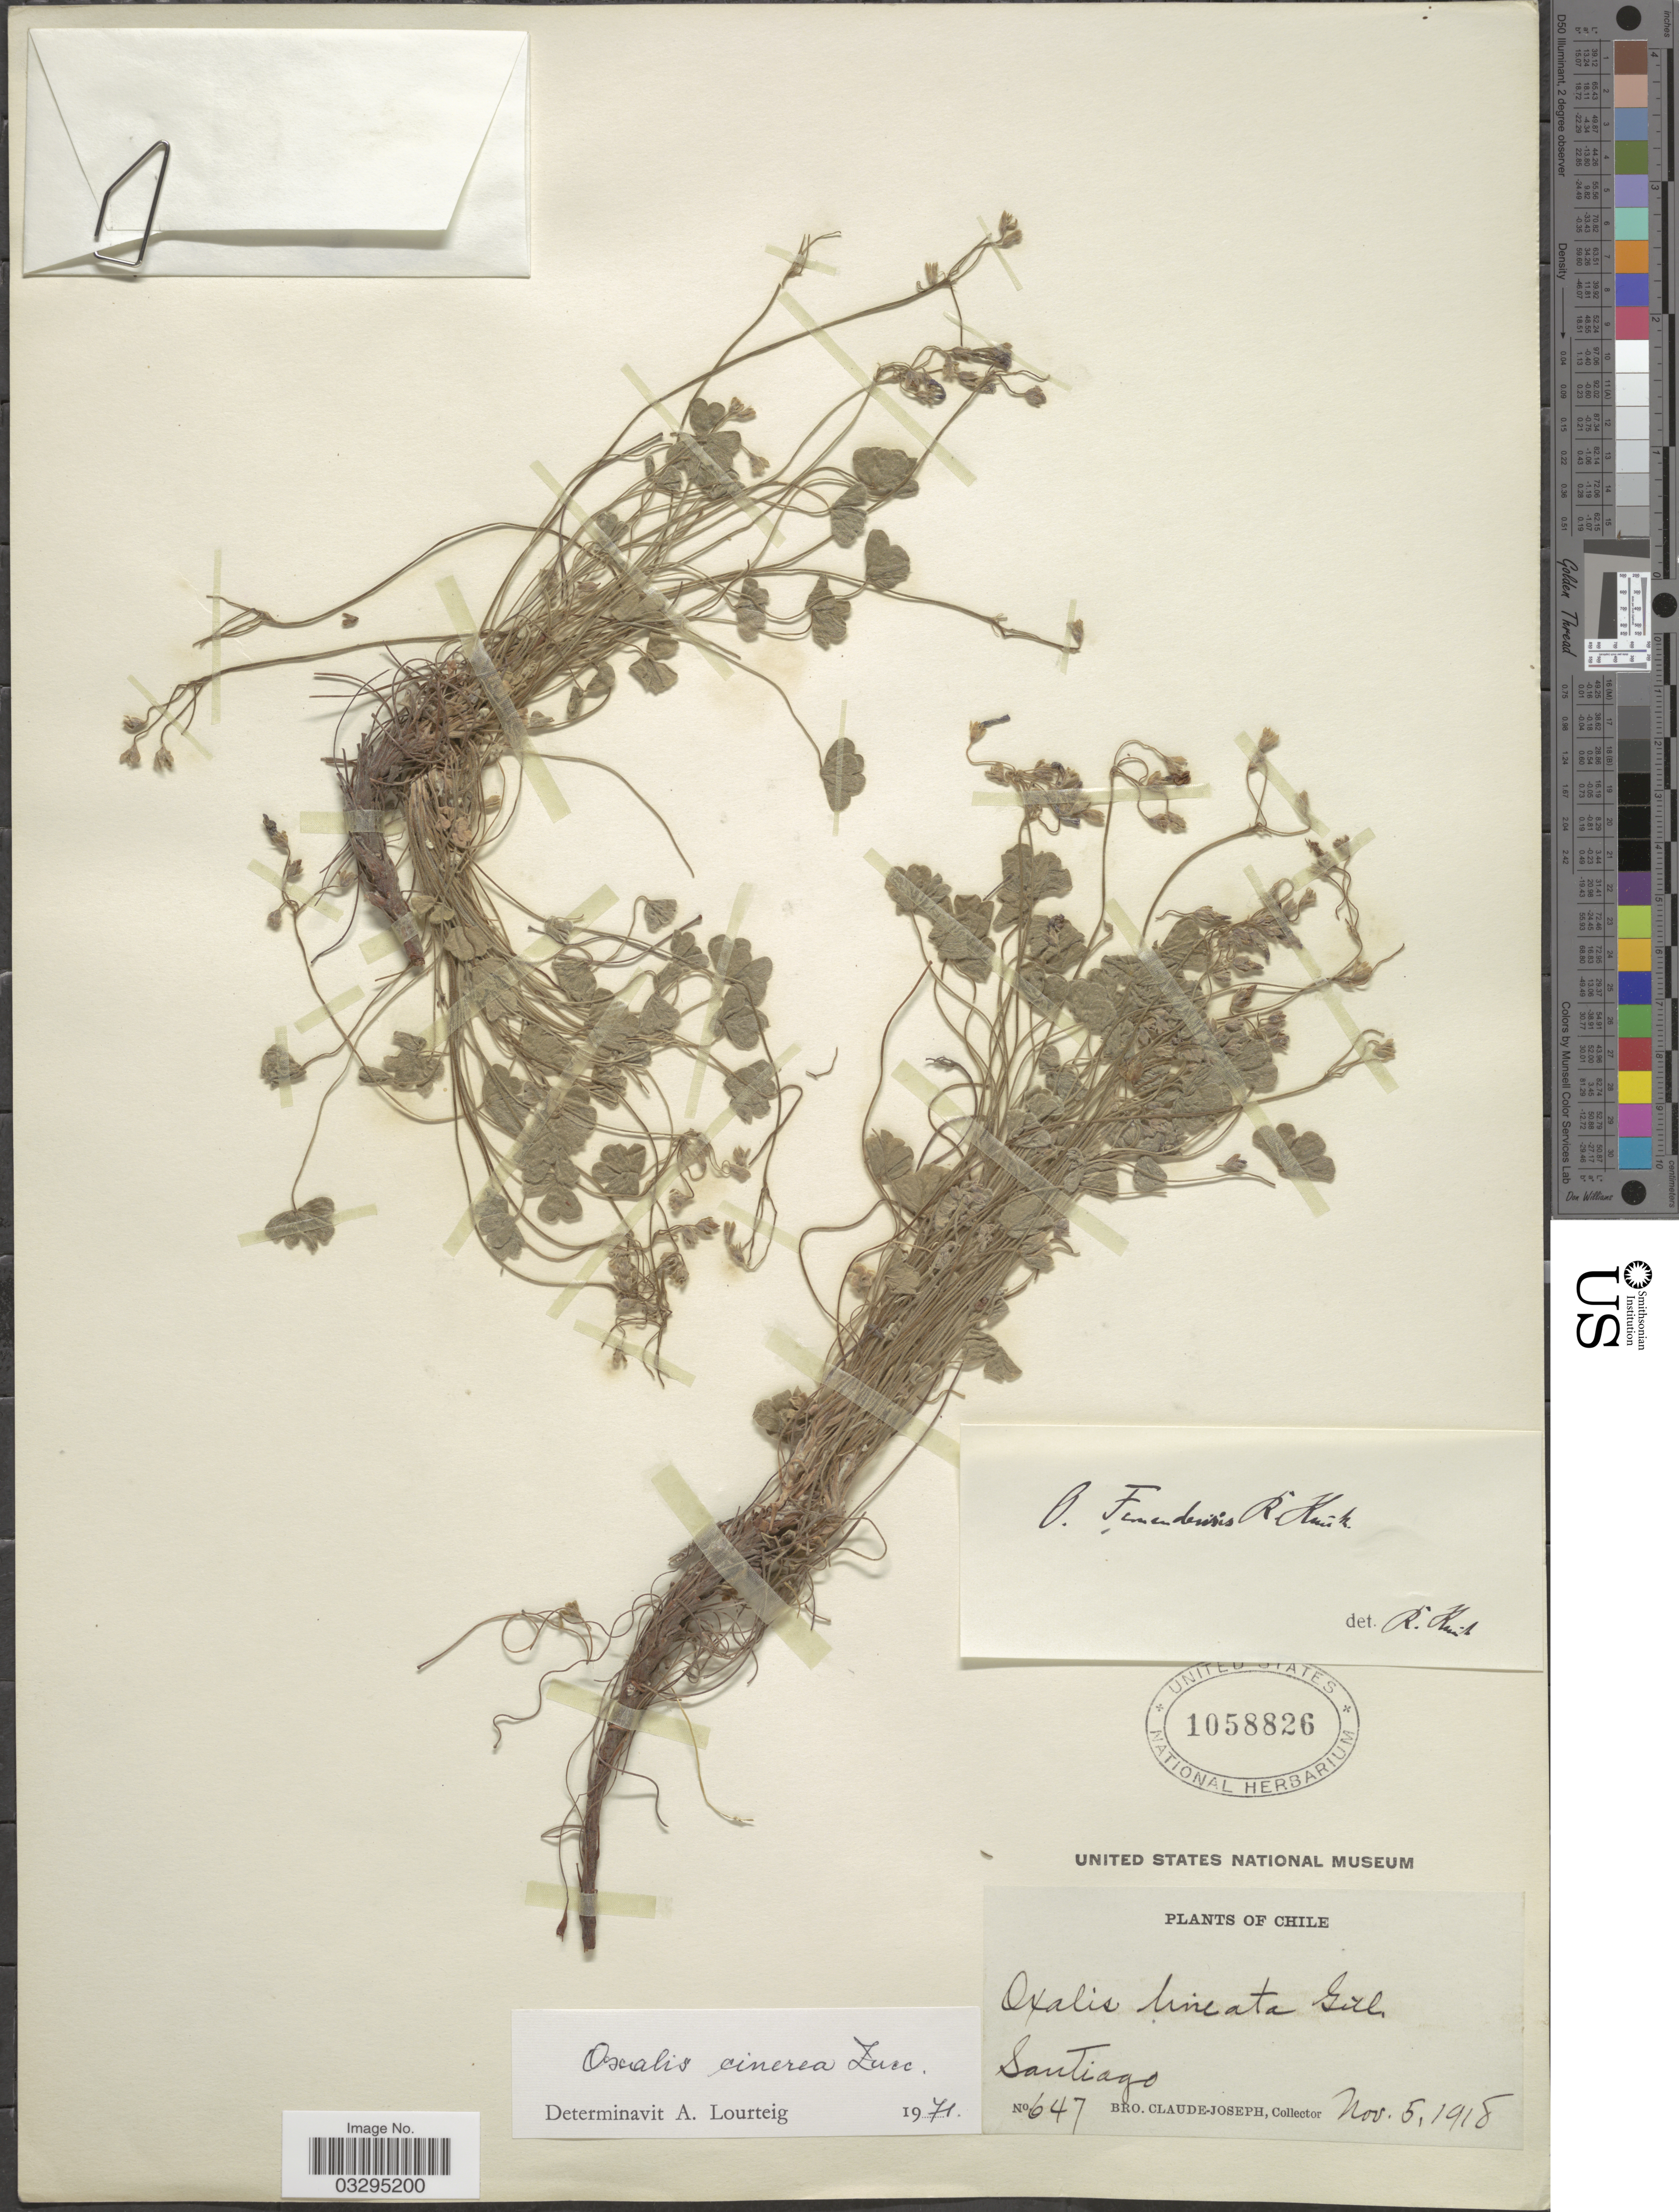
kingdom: Plantae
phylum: Tracheophyta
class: Magnoliopsida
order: Oxalidales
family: Oxalidaceae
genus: Oxalis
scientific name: Oxalis cinerea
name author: Zucc.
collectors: Bro. Claude-Joseph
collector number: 647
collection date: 1918-11-05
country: Chile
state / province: Región Metropolitana (RM)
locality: Santiago.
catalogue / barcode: US 1058826